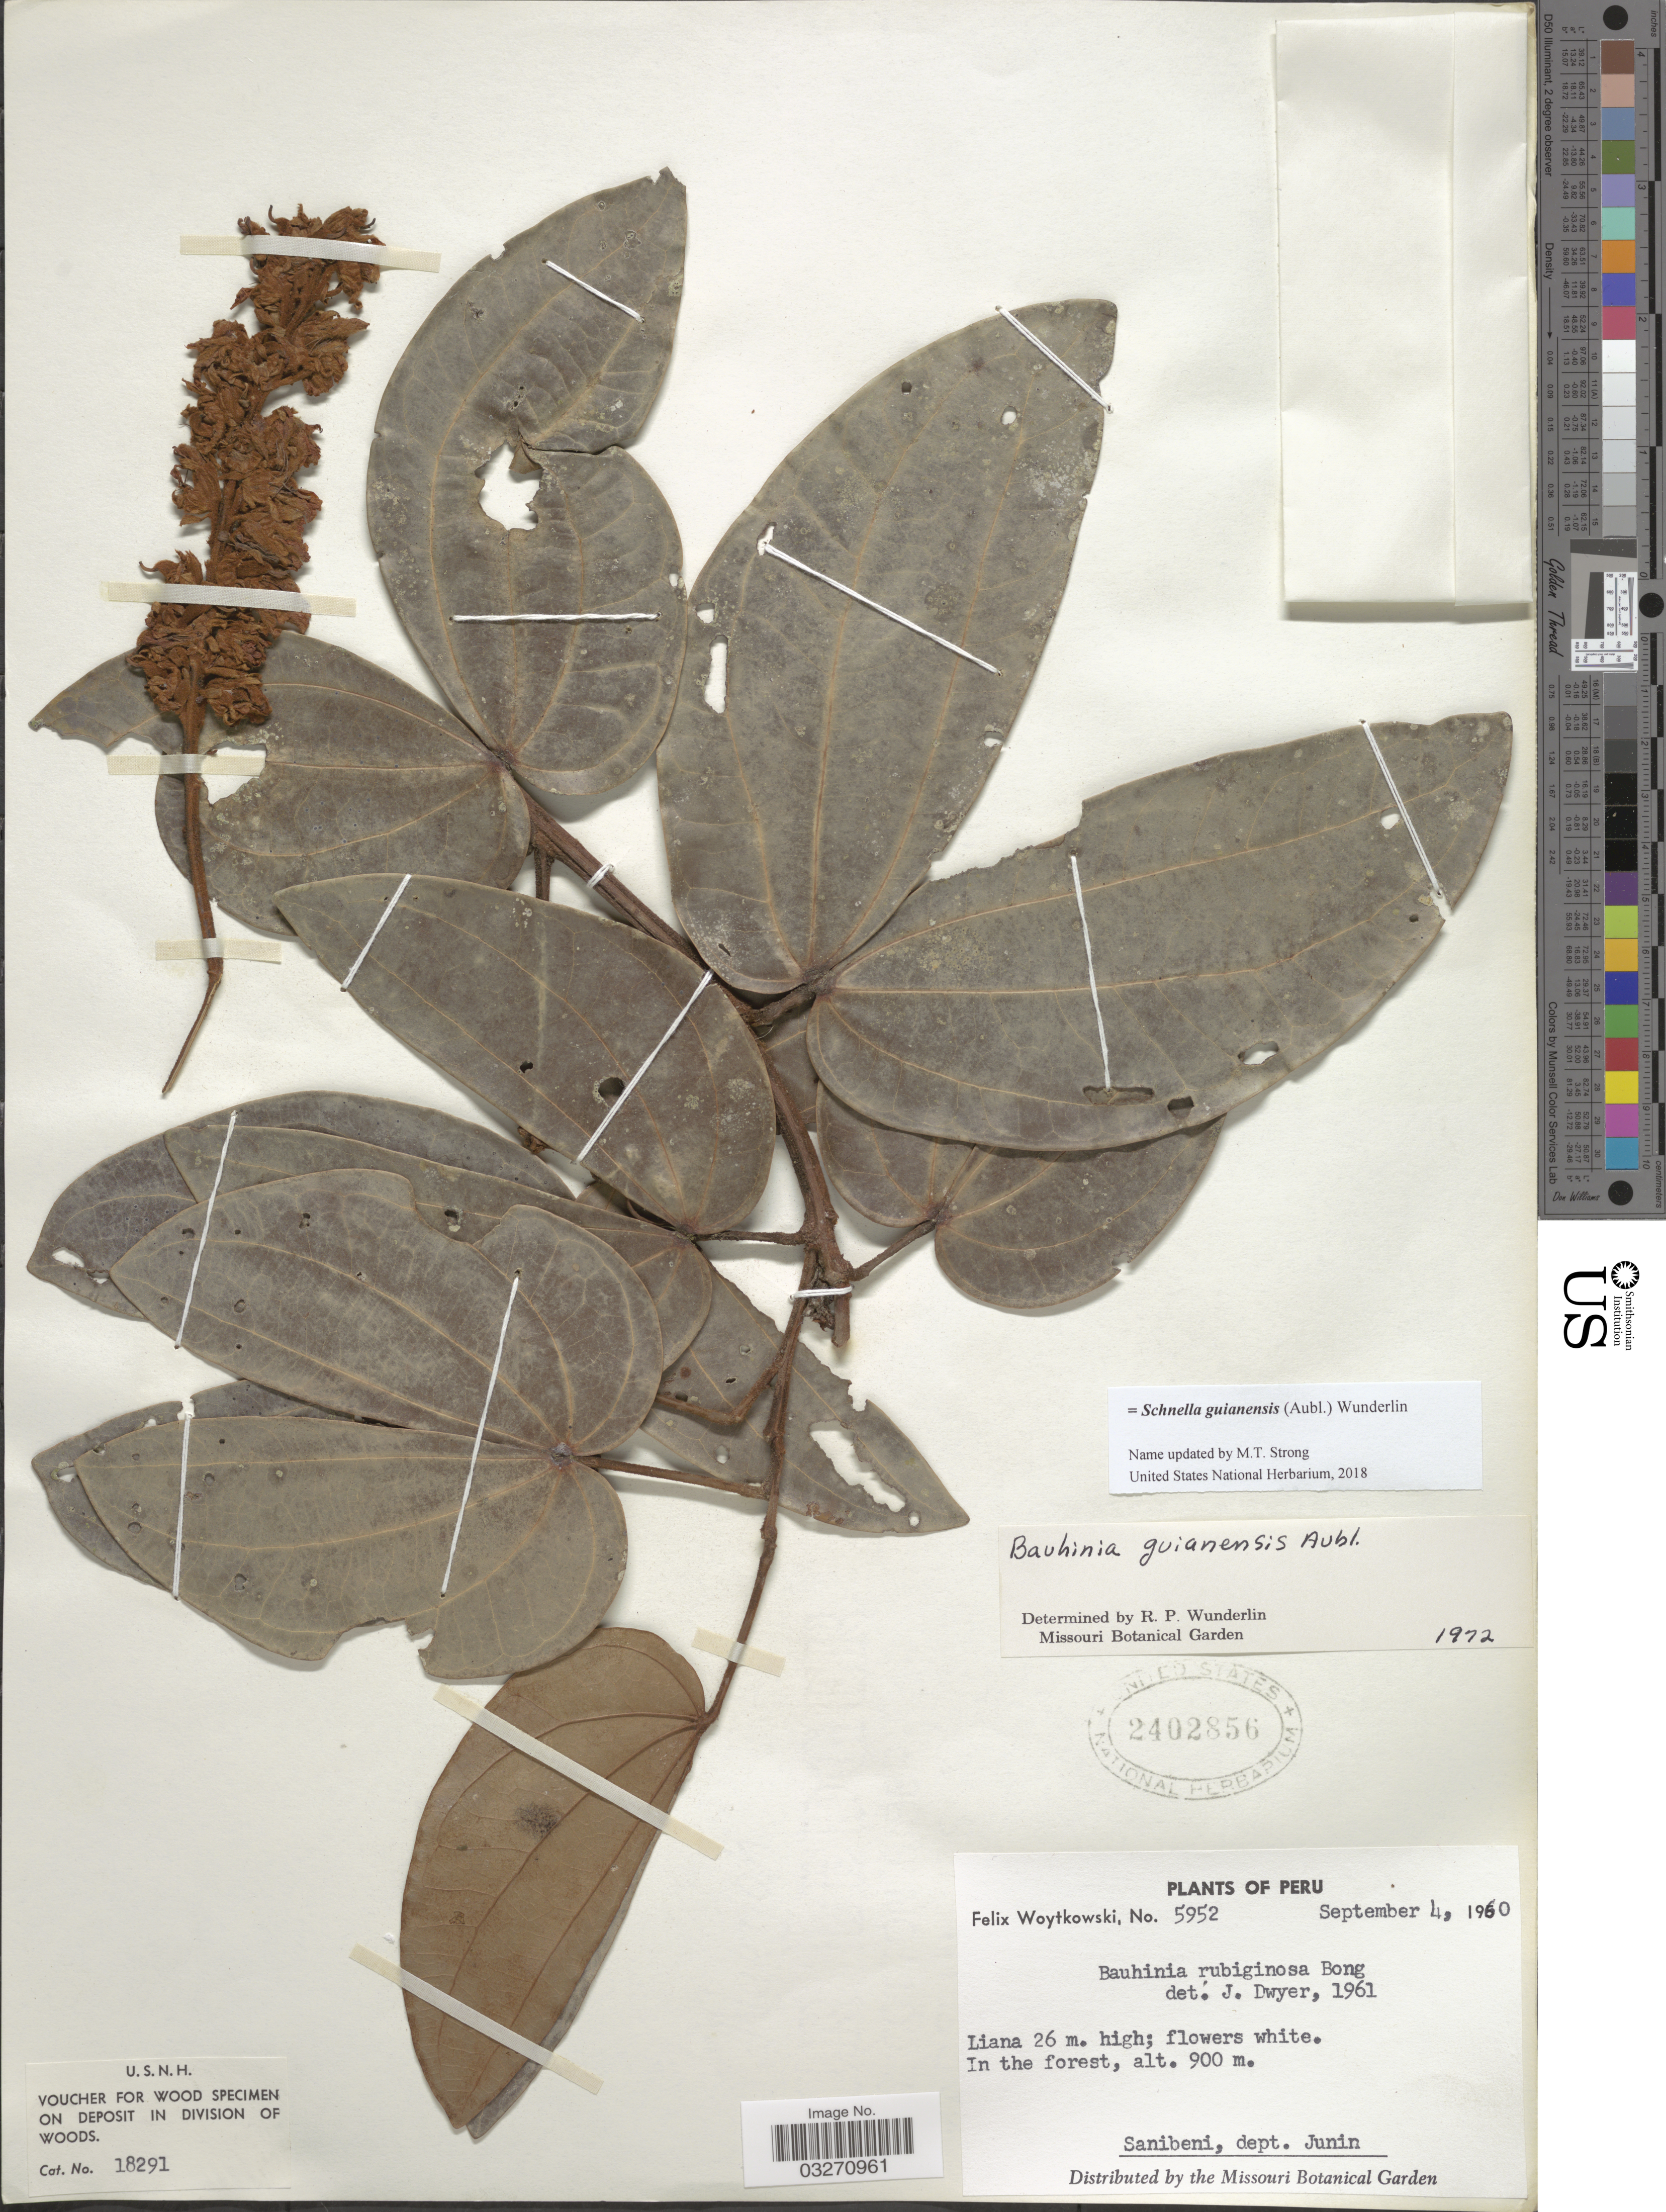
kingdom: Plantae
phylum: Tracheophyta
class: Magnoliopsida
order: Fabales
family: Fabaceae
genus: Schnella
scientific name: Schnella guianensis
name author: (Aubl.) Wunderlin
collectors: F. Woytkowski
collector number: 5952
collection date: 1960-09-04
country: Peru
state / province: Junín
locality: Sanibeni, dept. Junin.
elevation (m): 900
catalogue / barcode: US 2402856